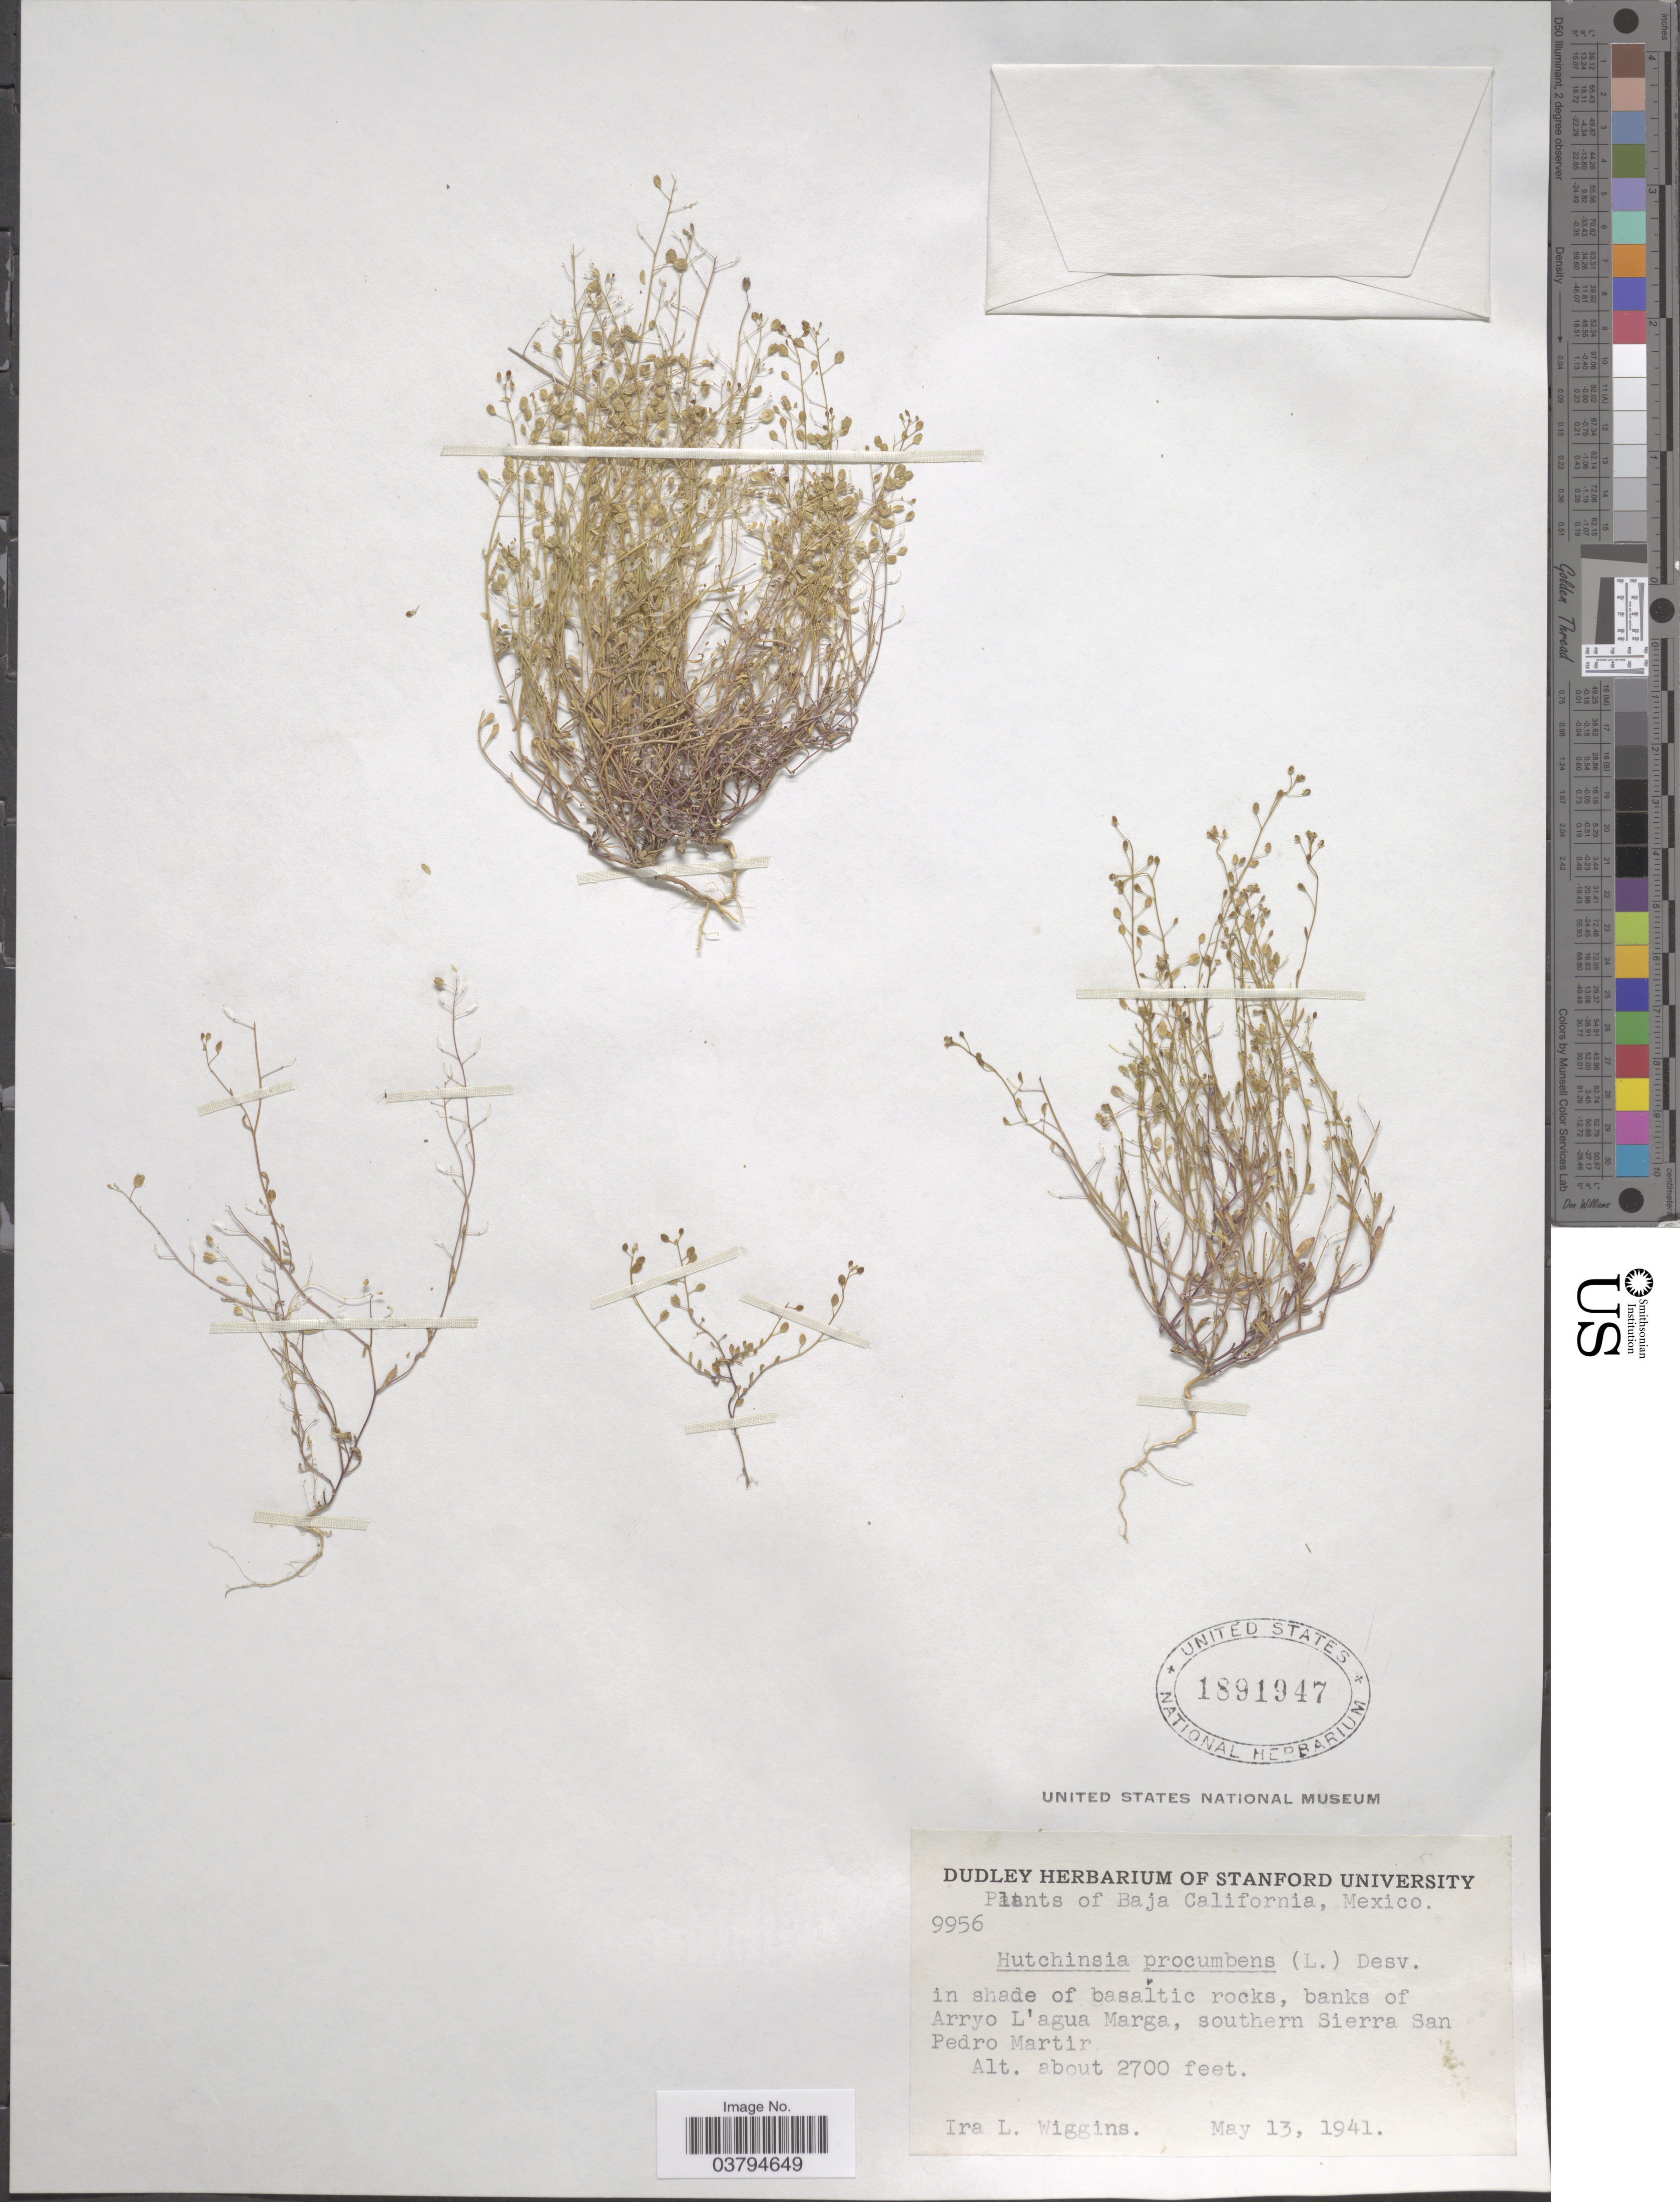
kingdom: Plantae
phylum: Tracheophyta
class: Magnoliopsida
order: Brassicales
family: Brassicaceae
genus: Hornungia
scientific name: Hornungia procumbens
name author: (L.) Hayek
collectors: I. L. Wiggins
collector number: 9956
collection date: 1941-05-13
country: Mexico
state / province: Baja California Norte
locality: Banks of Arryo L'agua Marga, southern Sierra San Pedro Martir.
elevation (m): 823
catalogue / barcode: US 1891947